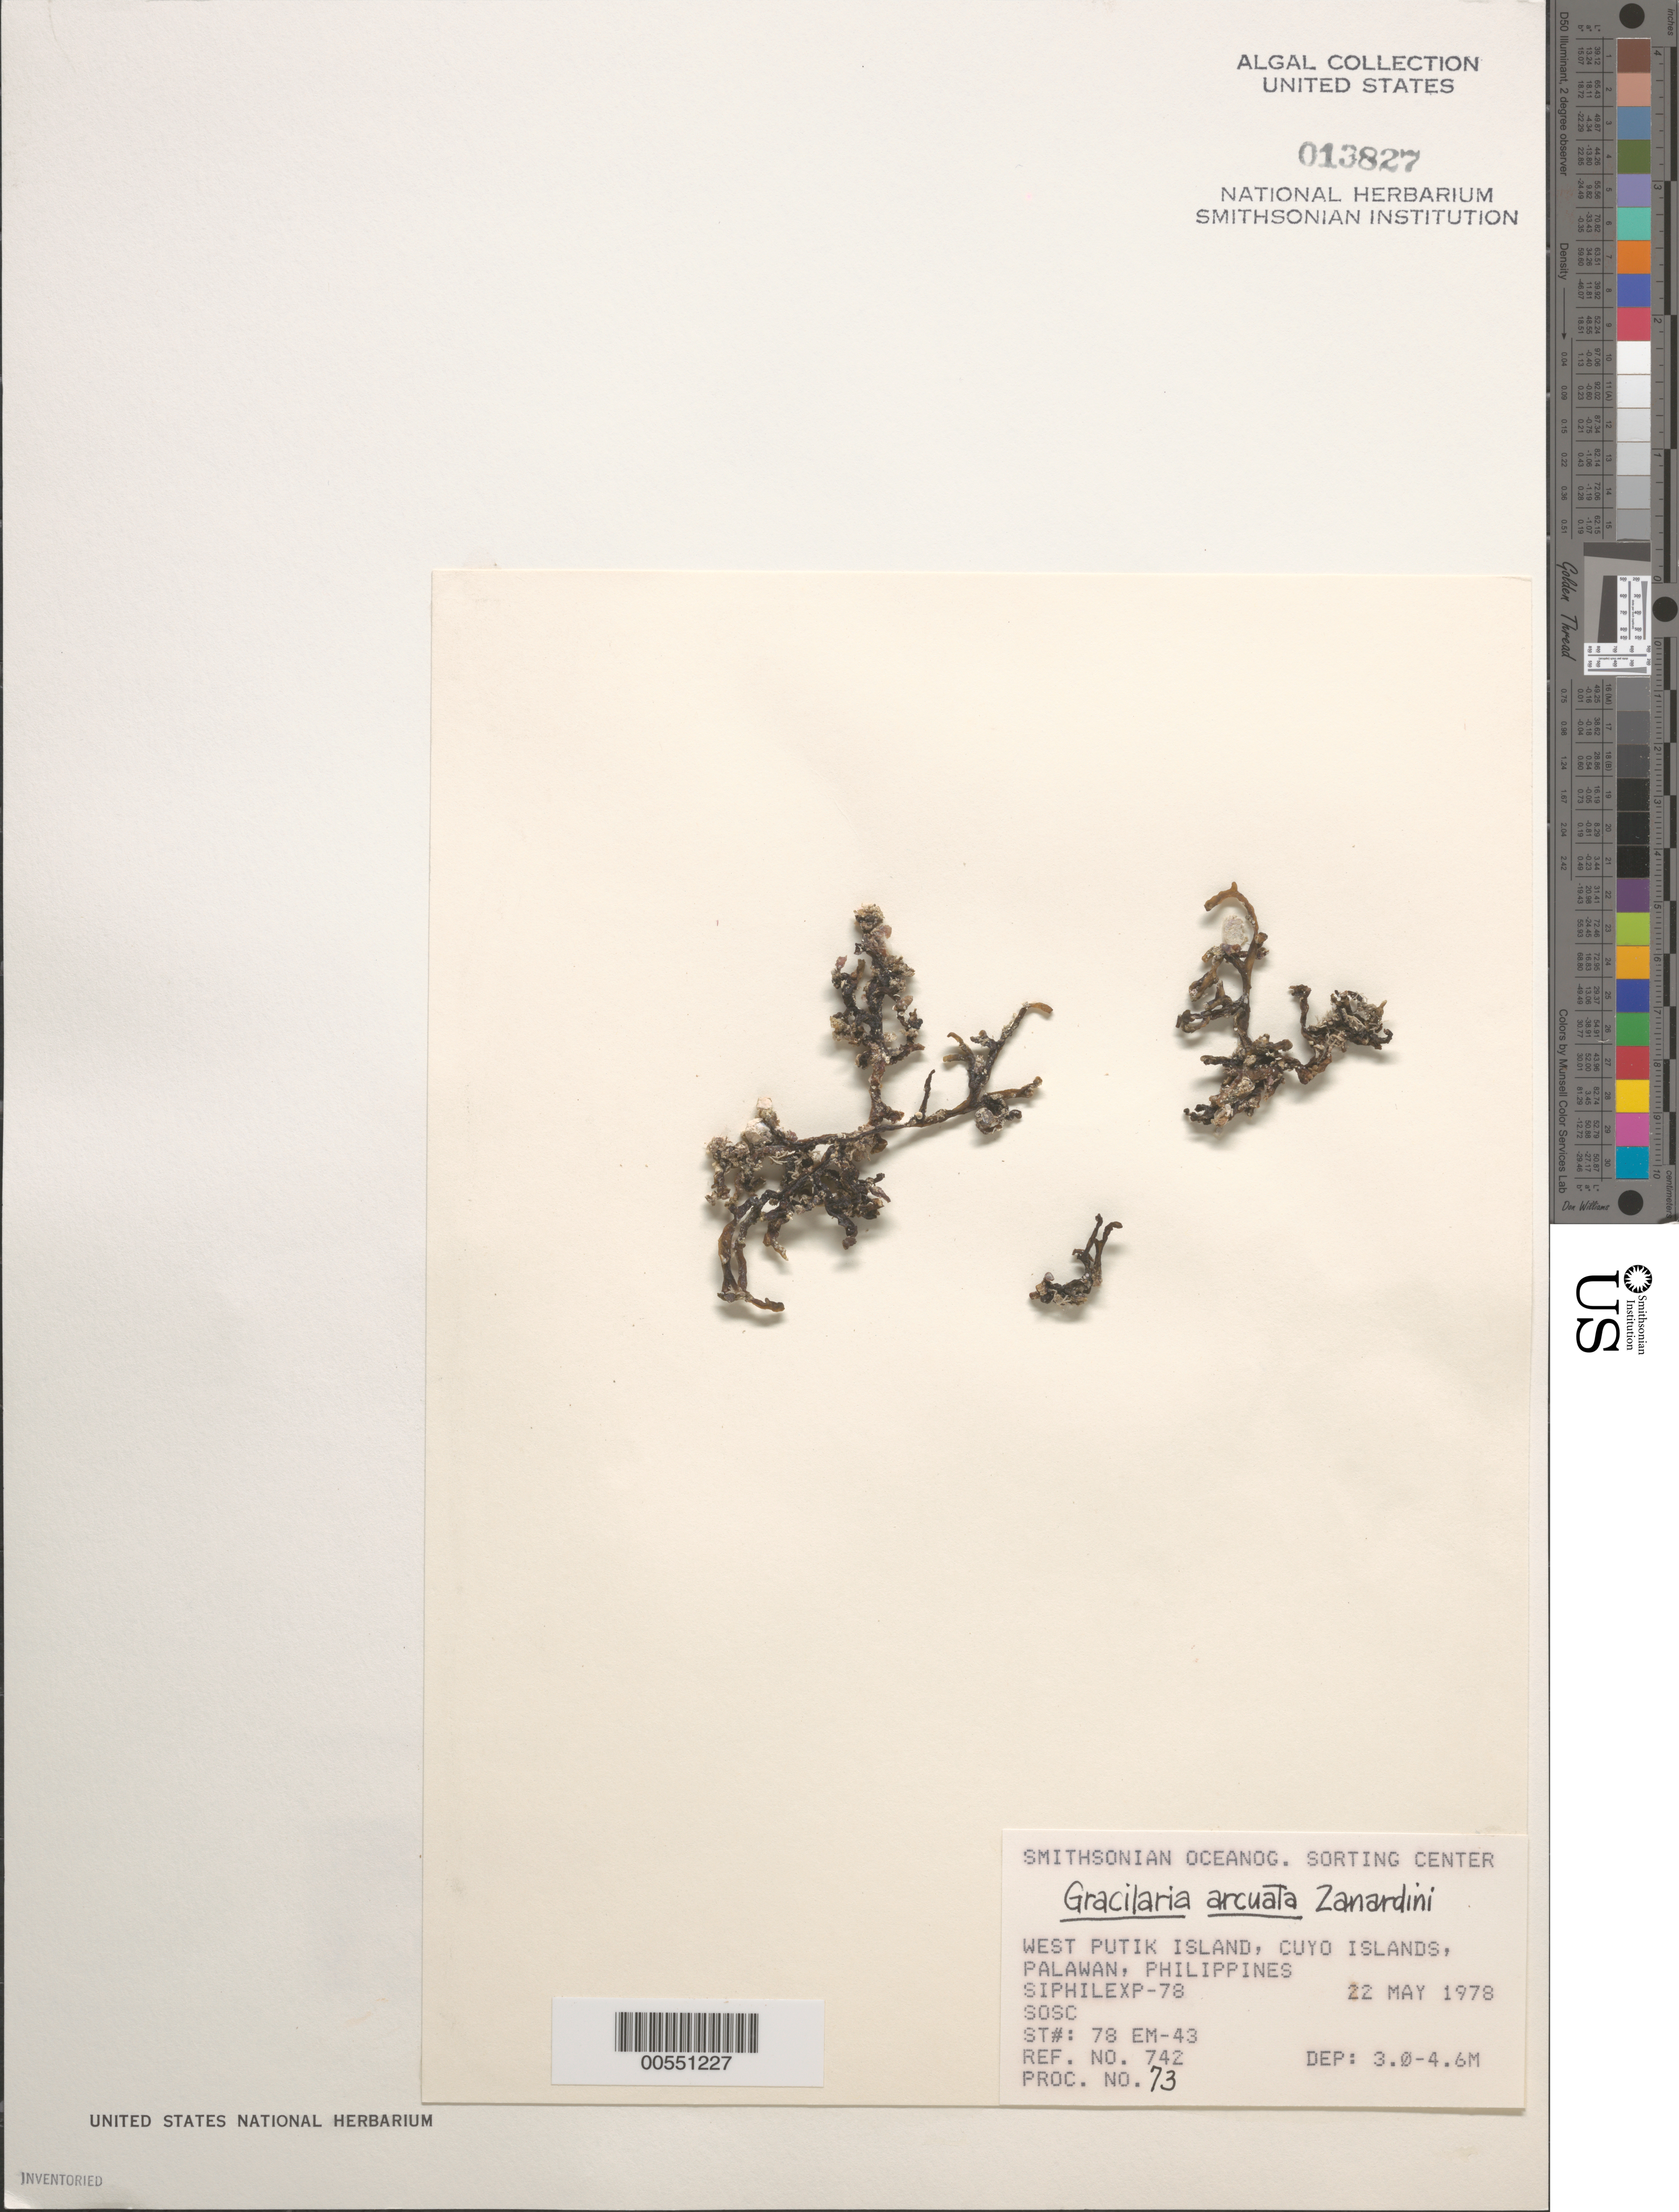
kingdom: Plantae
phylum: Rhodophyta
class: Florideophyceae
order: Gracilariales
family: Gracilariaceae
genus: Gracilaria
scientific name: Gracilaria arcuata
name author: Zanardini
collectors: SOSC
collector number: Station 78 Em-43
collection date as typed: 22 May 1978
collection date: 1978-05-22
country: Philippines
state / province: Mimaropa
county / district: Palawan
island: West Putik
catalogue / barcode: US 13827